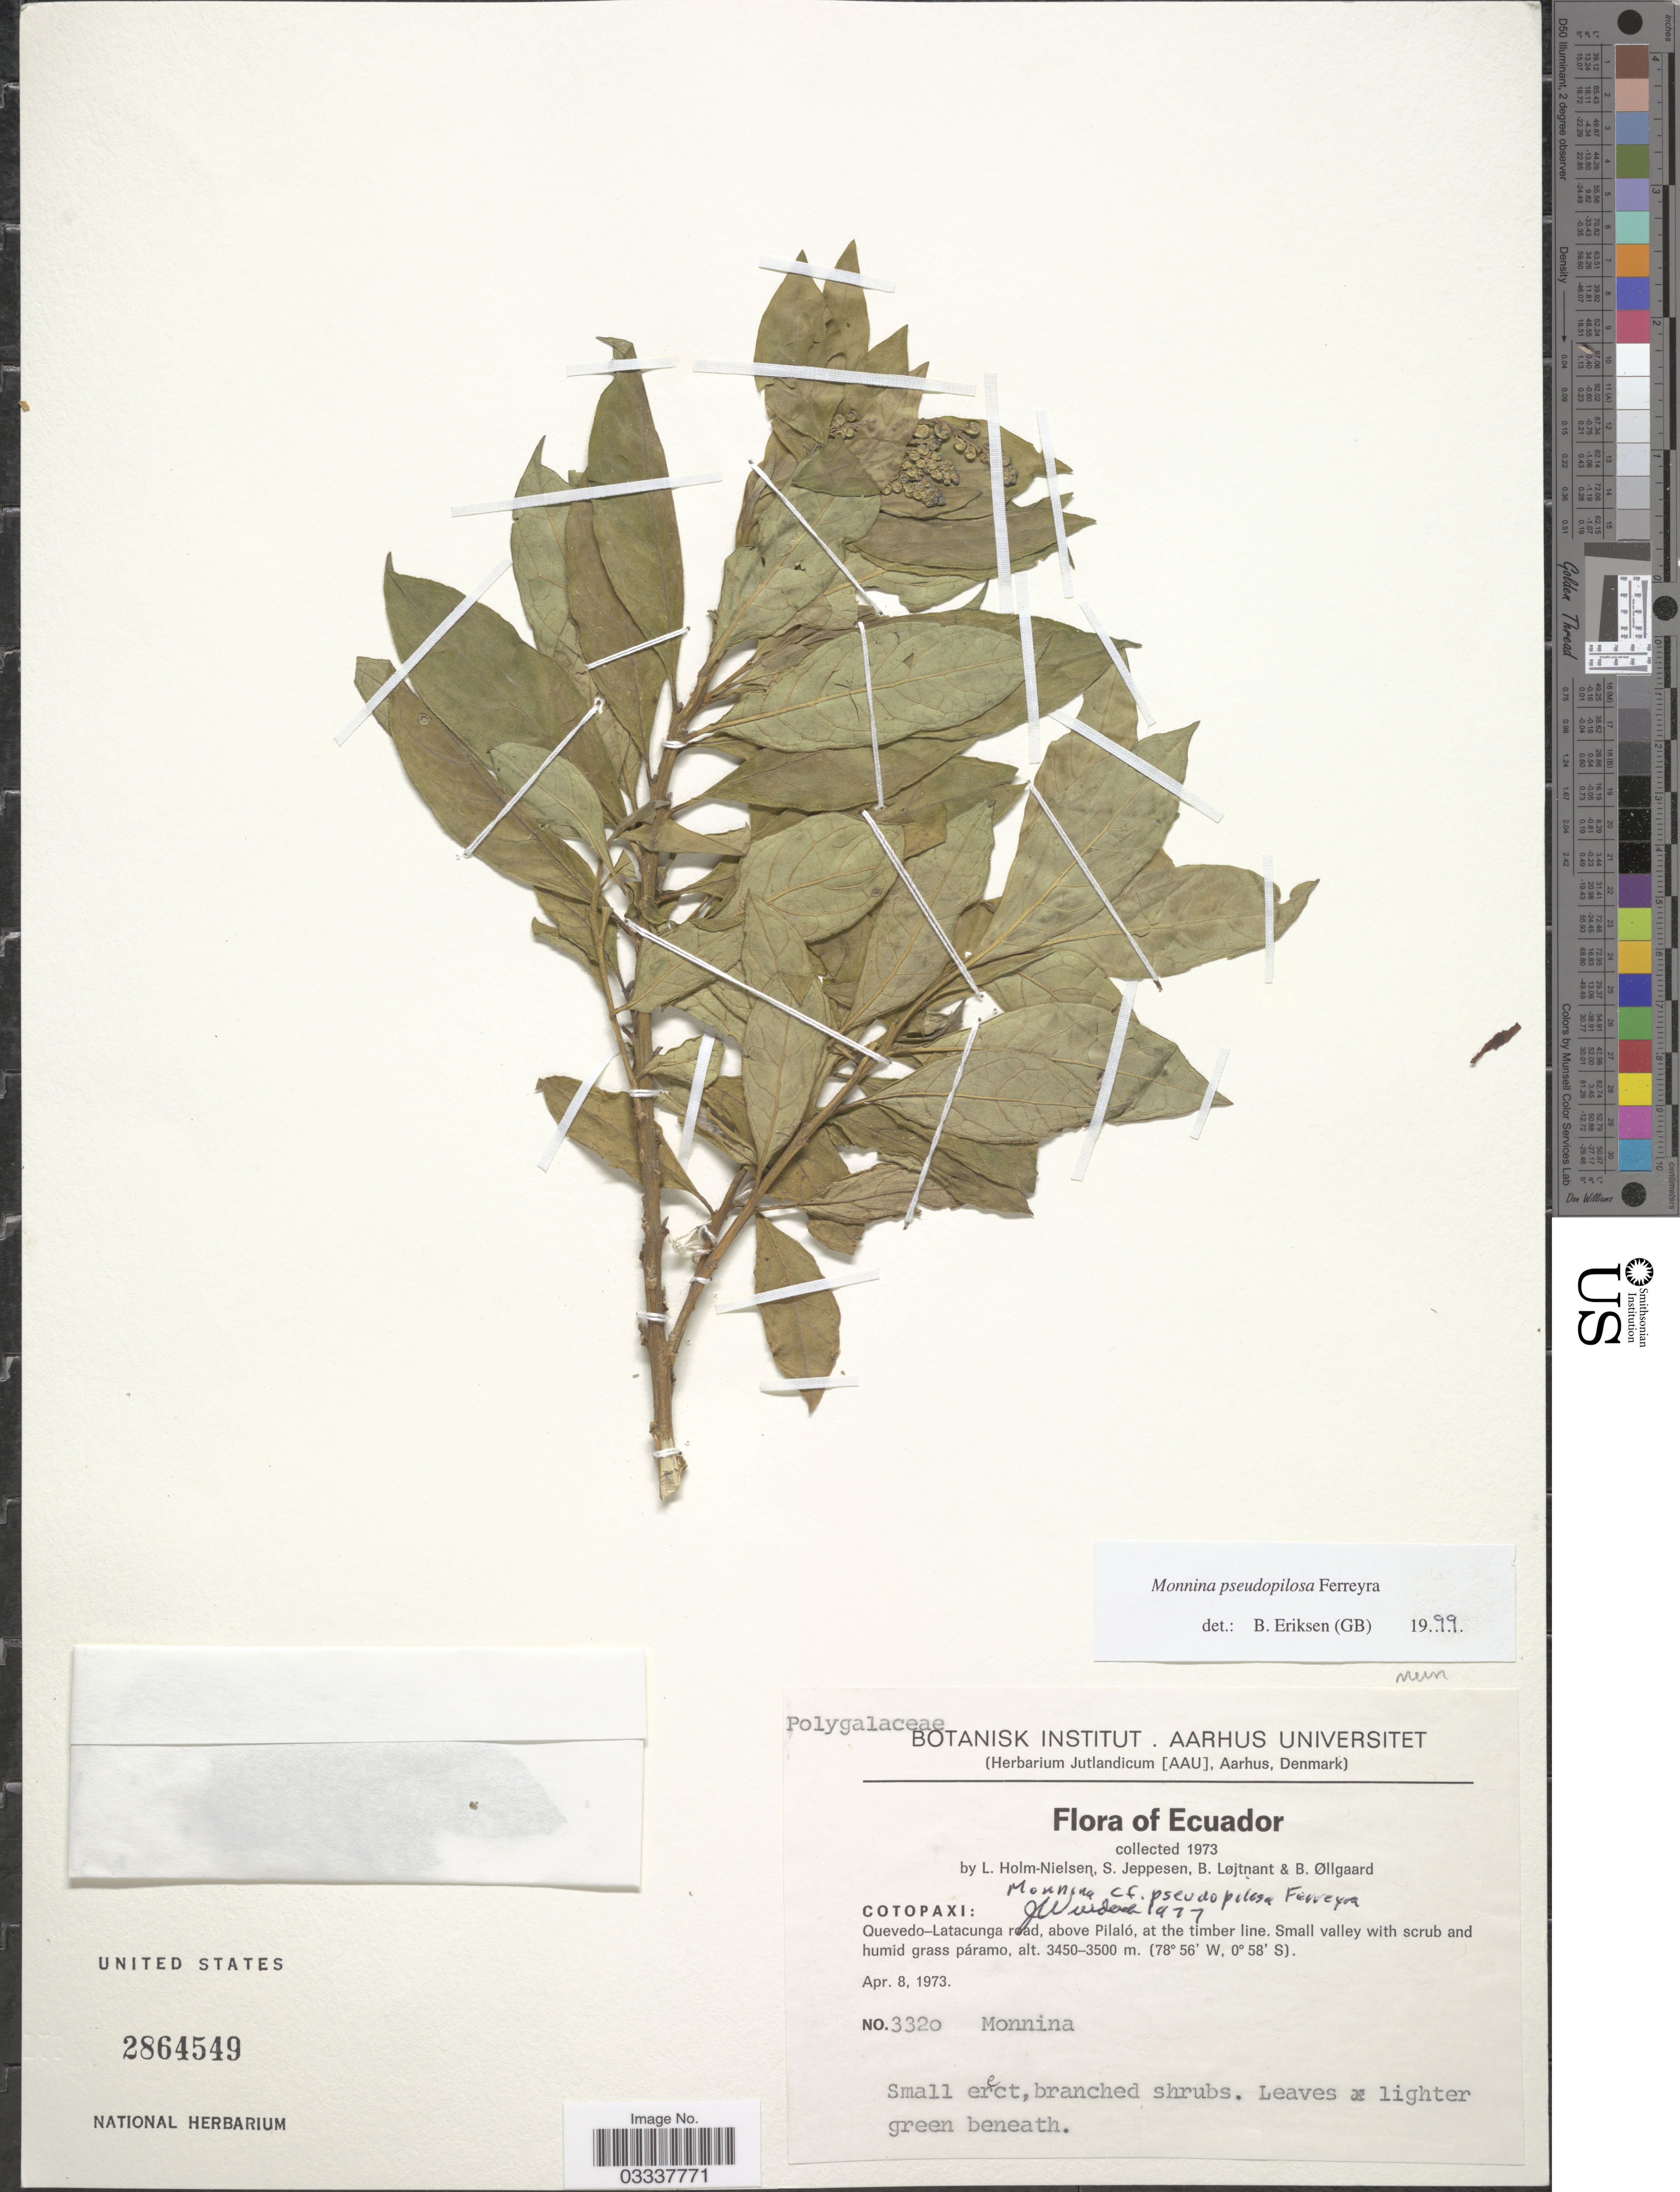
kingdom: Plantae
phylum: Tracheophyta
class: Magnoliopsida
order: Fabales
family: Polygalaceae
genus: Monnina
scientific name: Monnina pseudopilosa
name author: Ferreyra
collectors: L. Holm-Nielsen, S. Jeppesen, B. Löjtnant & B. Øllgaard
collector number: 3320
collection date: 1973-04-08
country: Ecuador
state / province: Cotopaxi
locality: Quevedo-Latacunga road, above Pilaló, at the timber line.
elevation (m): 3450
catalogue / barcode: US 2864549